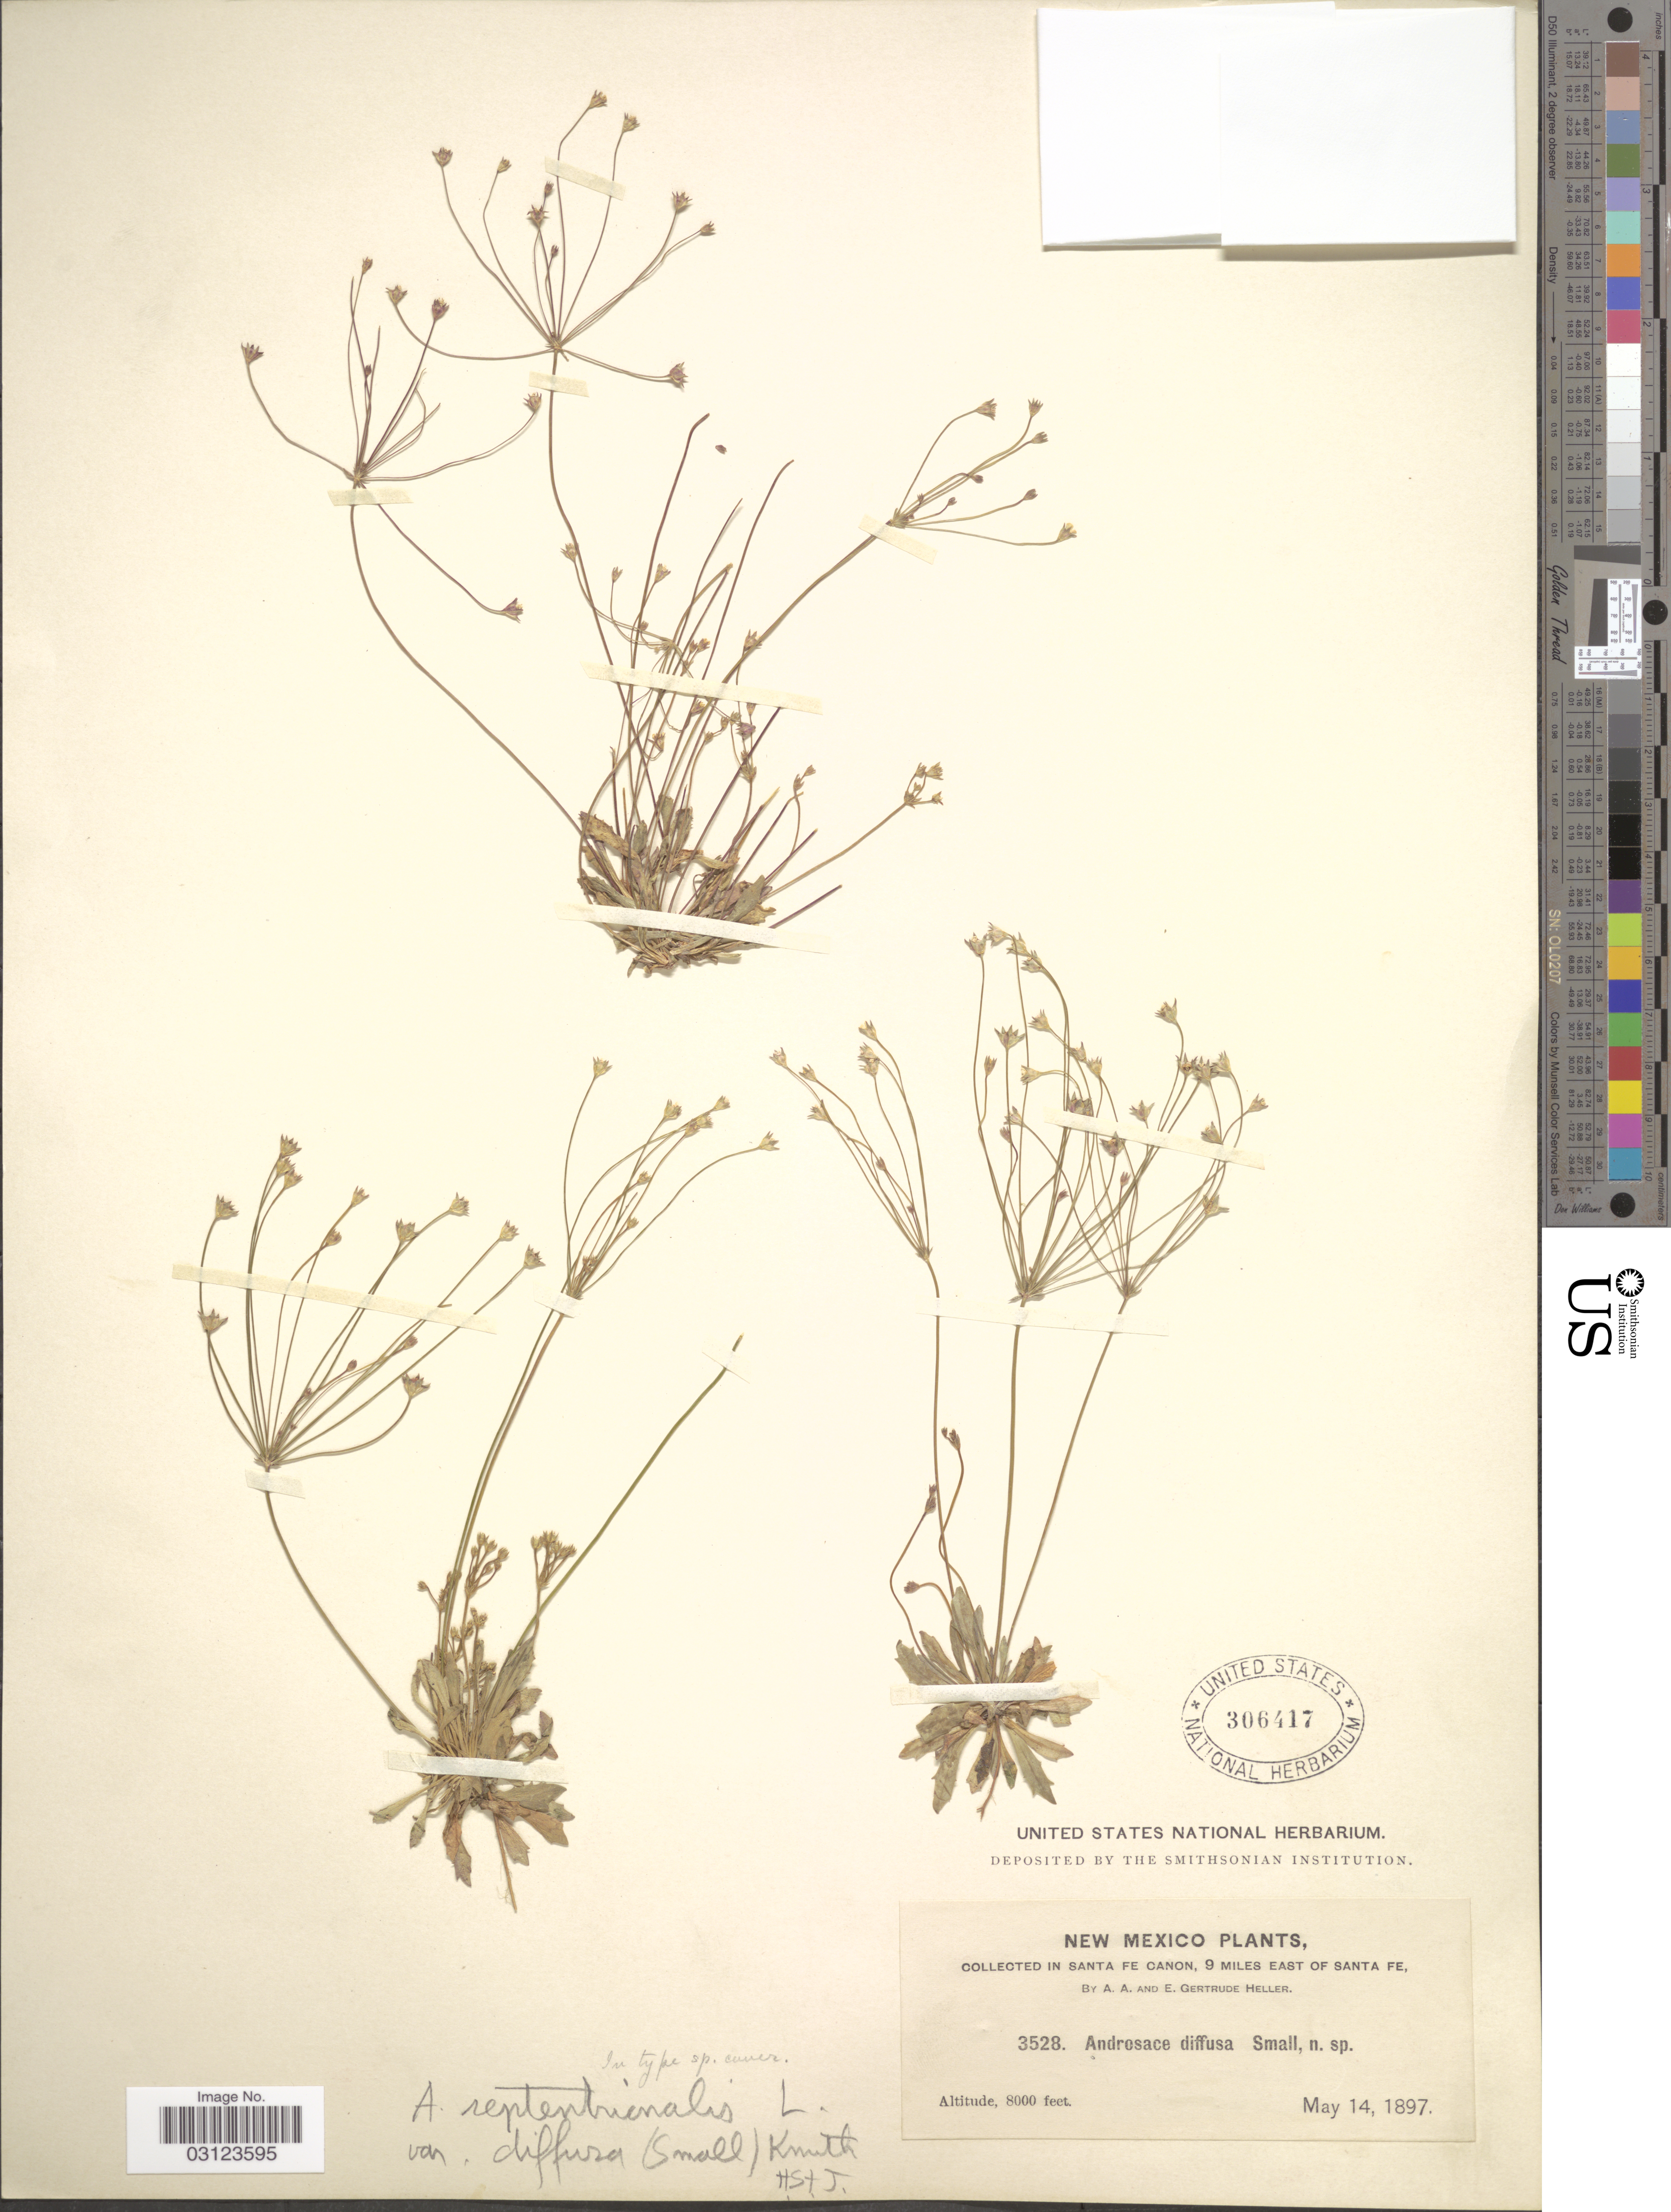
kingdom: Plantae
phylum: Tracheophyta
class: Magnoliopsida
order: Ericales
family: Primulaceae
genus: Androsace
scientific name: Androsace septentrionalis var. puberulenta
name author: (Rydb.) R. Knuth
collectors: A. A. Heller & E. G. Heller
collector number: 3528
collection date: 1897-05-14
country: United States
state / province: New Mexico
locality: Collected in Santa Fe Canon, 9 miles East of Santa Fe.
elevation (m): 2438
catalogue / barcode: US 306417